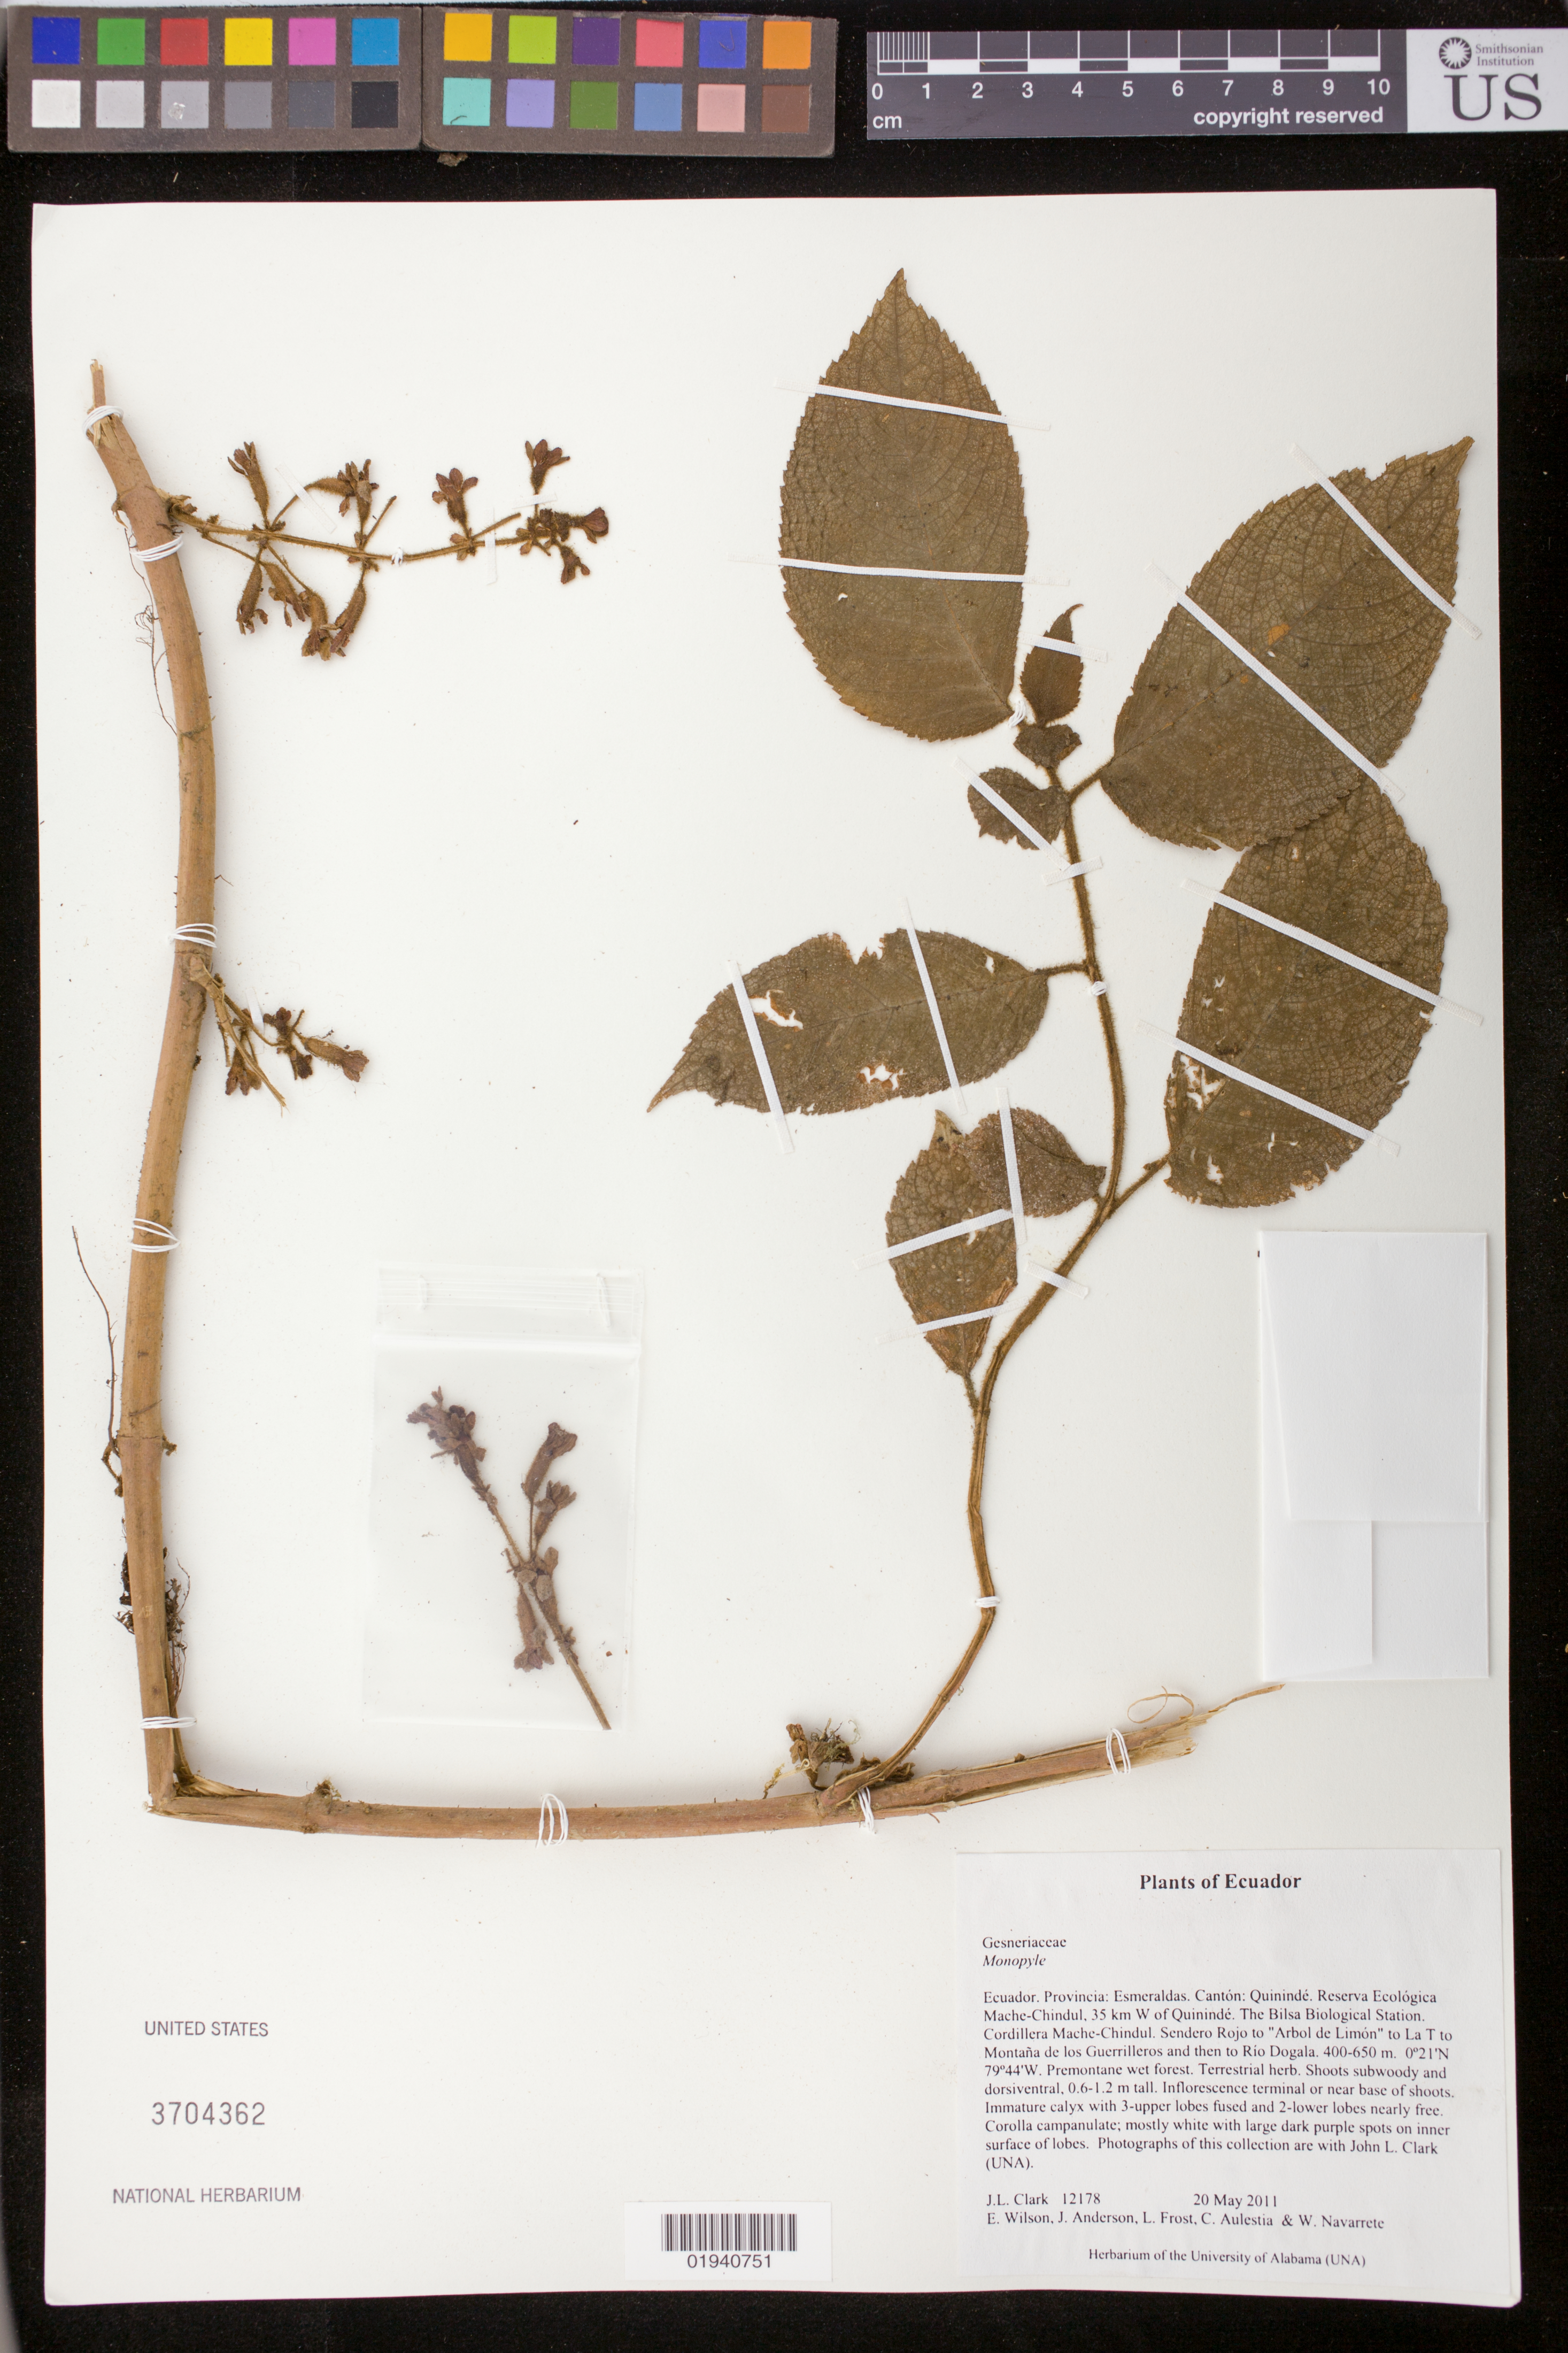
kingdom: Plantae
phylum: Tracheophyta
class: Magnoliopsida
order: Lamiales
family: Gesneriaceae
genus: Monopyle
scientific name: Monopyle connata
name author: J.L. Clark & Keene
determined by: Clark, J. L., (SEL), The Marie Selby Botanical Garden (UNITED STATES)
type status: Isotype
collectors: J. L. Clark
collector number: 12178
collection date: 2011-05-20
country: Ecuador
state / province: Esmeraldas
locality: Canton: Quininde, Reserva Ecologica Mache-Chindul, 35 km W of Quininde. Bilsa Biological Station. Cordillera Mache-Chindul. Sendero Rojo to "Arbol de Limon" to La T to Montana de los Guerrilleros and then to Rio Dogala.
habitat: Premontane wet forest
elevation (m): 400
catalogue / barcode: US 3704362